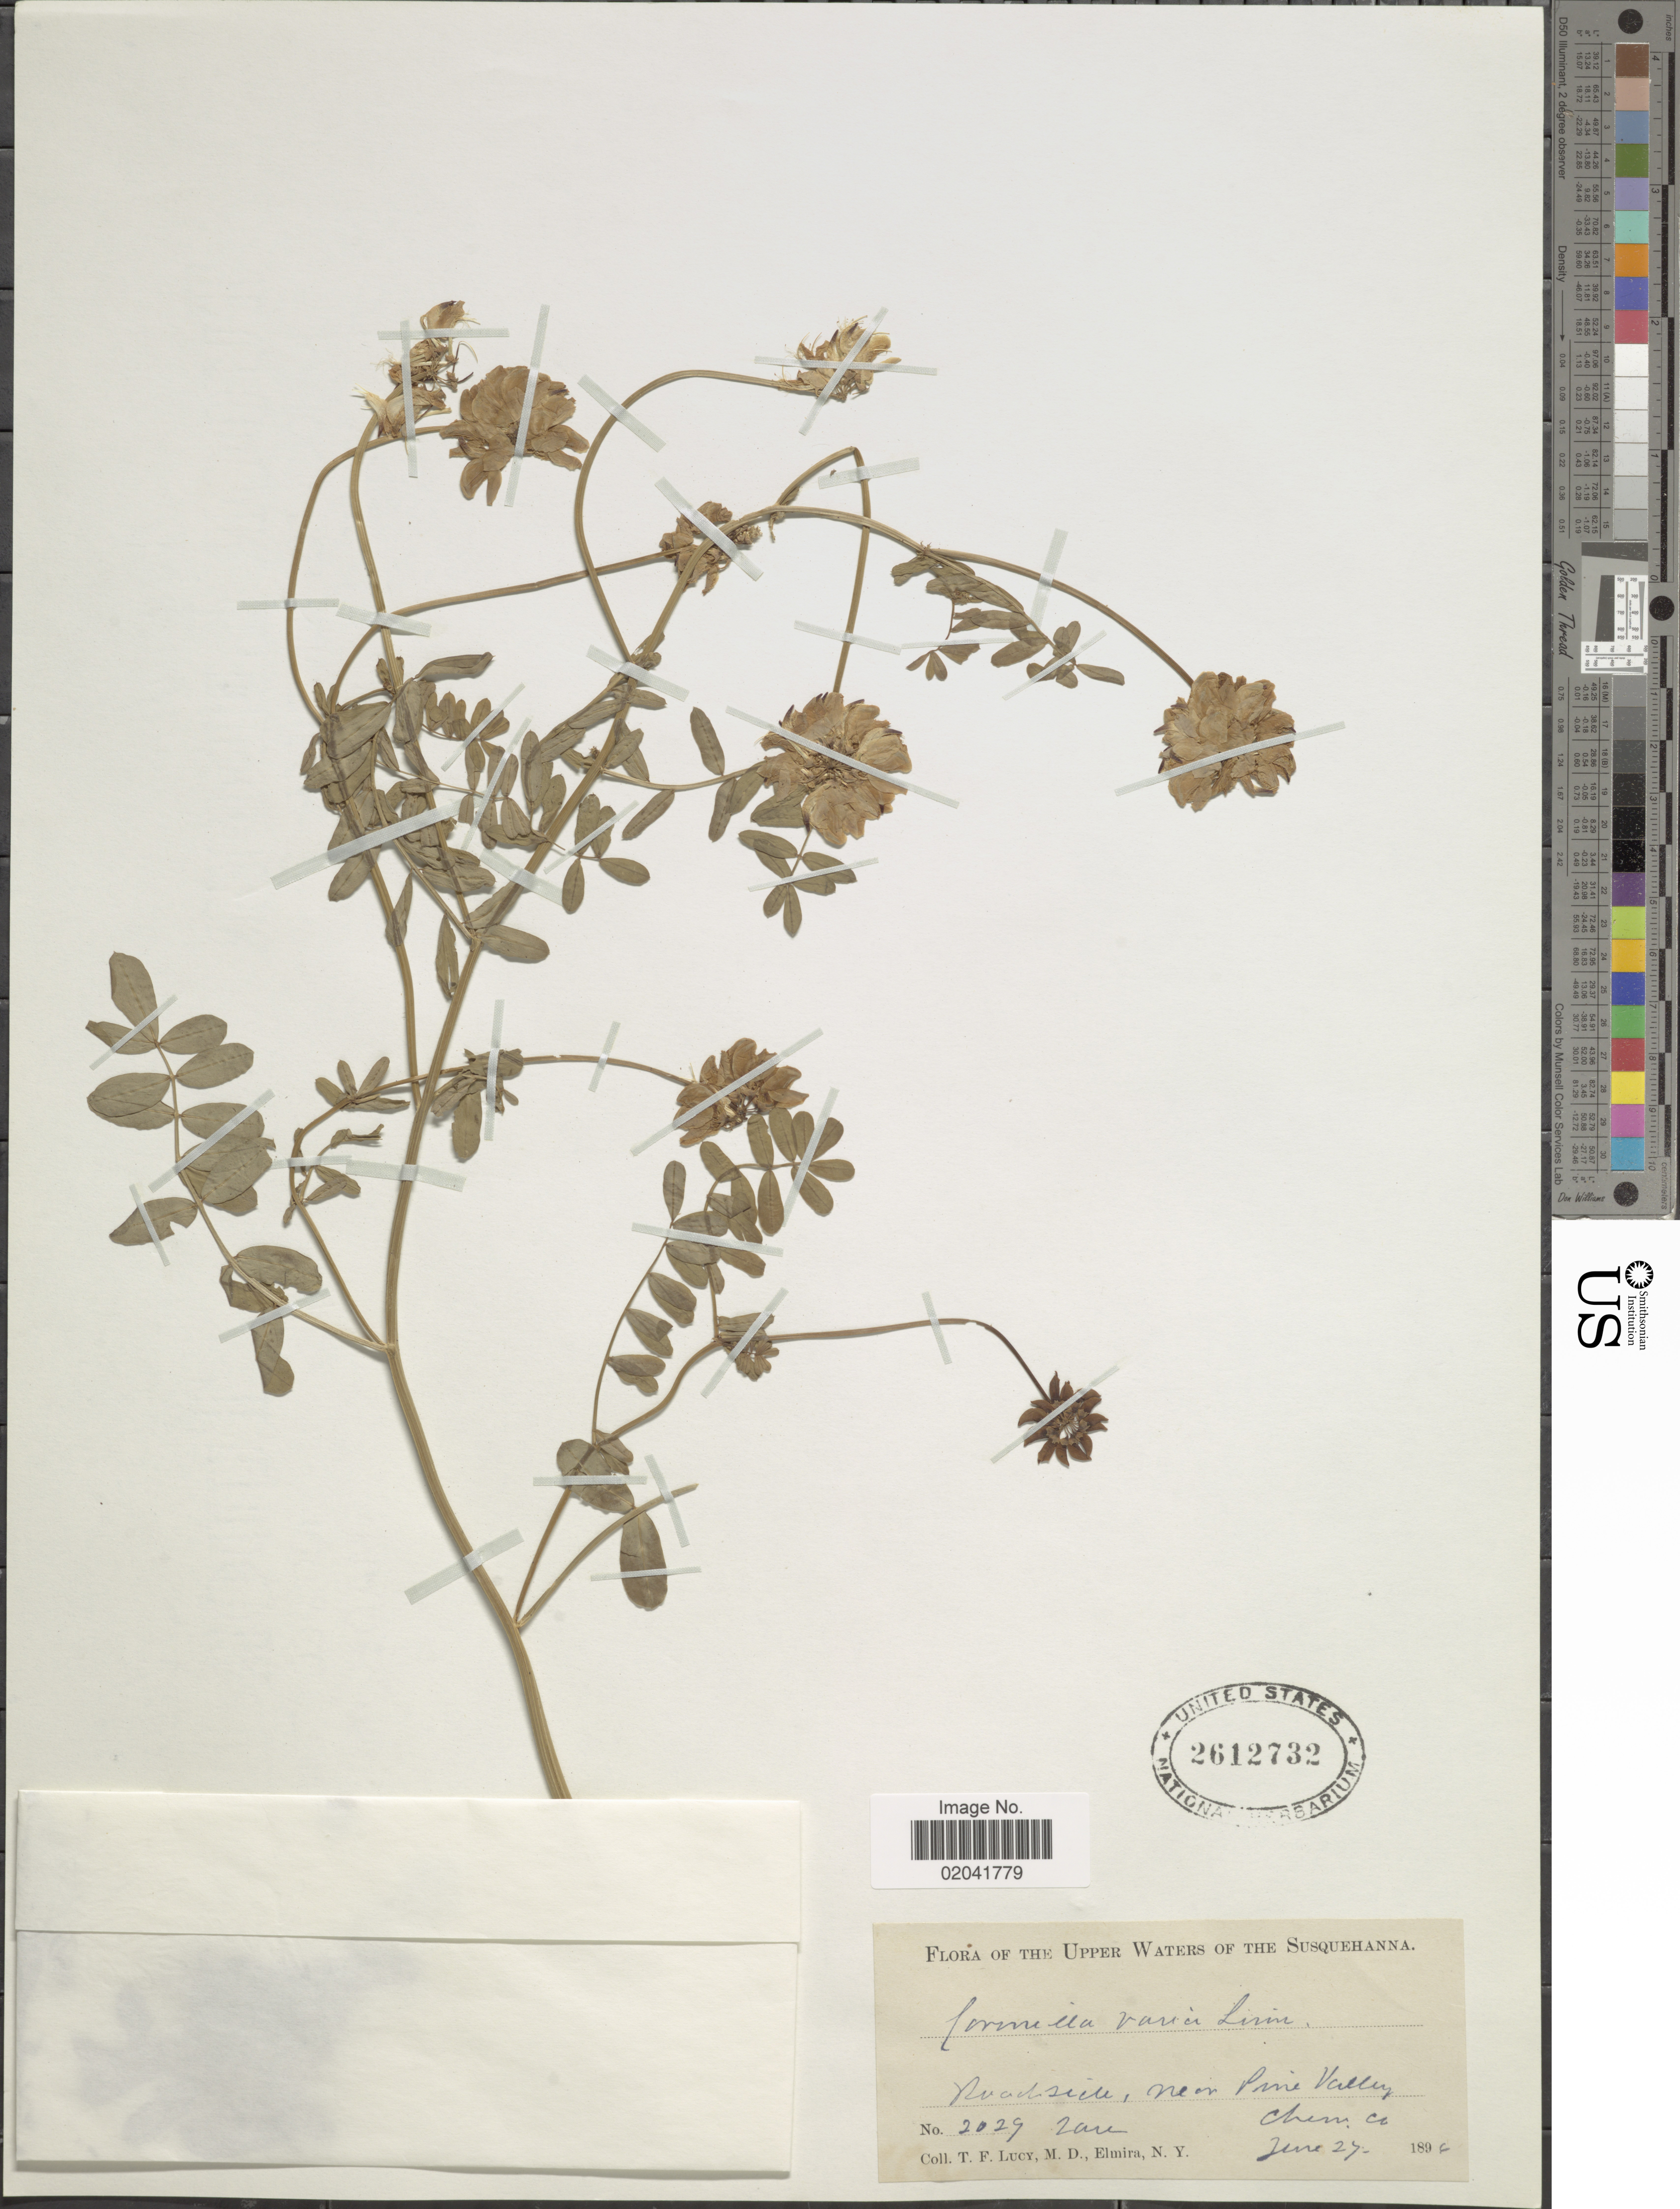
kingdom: Plantae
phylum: Tracheophyta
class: Magnoliopsida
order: Fabales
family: Fabaceae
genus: Coronilla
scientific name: Coronilla varia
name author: L.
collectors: T. Lucy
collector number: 2029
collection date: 1896-06-27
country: United States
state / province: New York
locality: The Upper Waters of the Susquehanna. Roadside, near Pine Valley, Chem Co.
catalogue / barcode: US 2612732